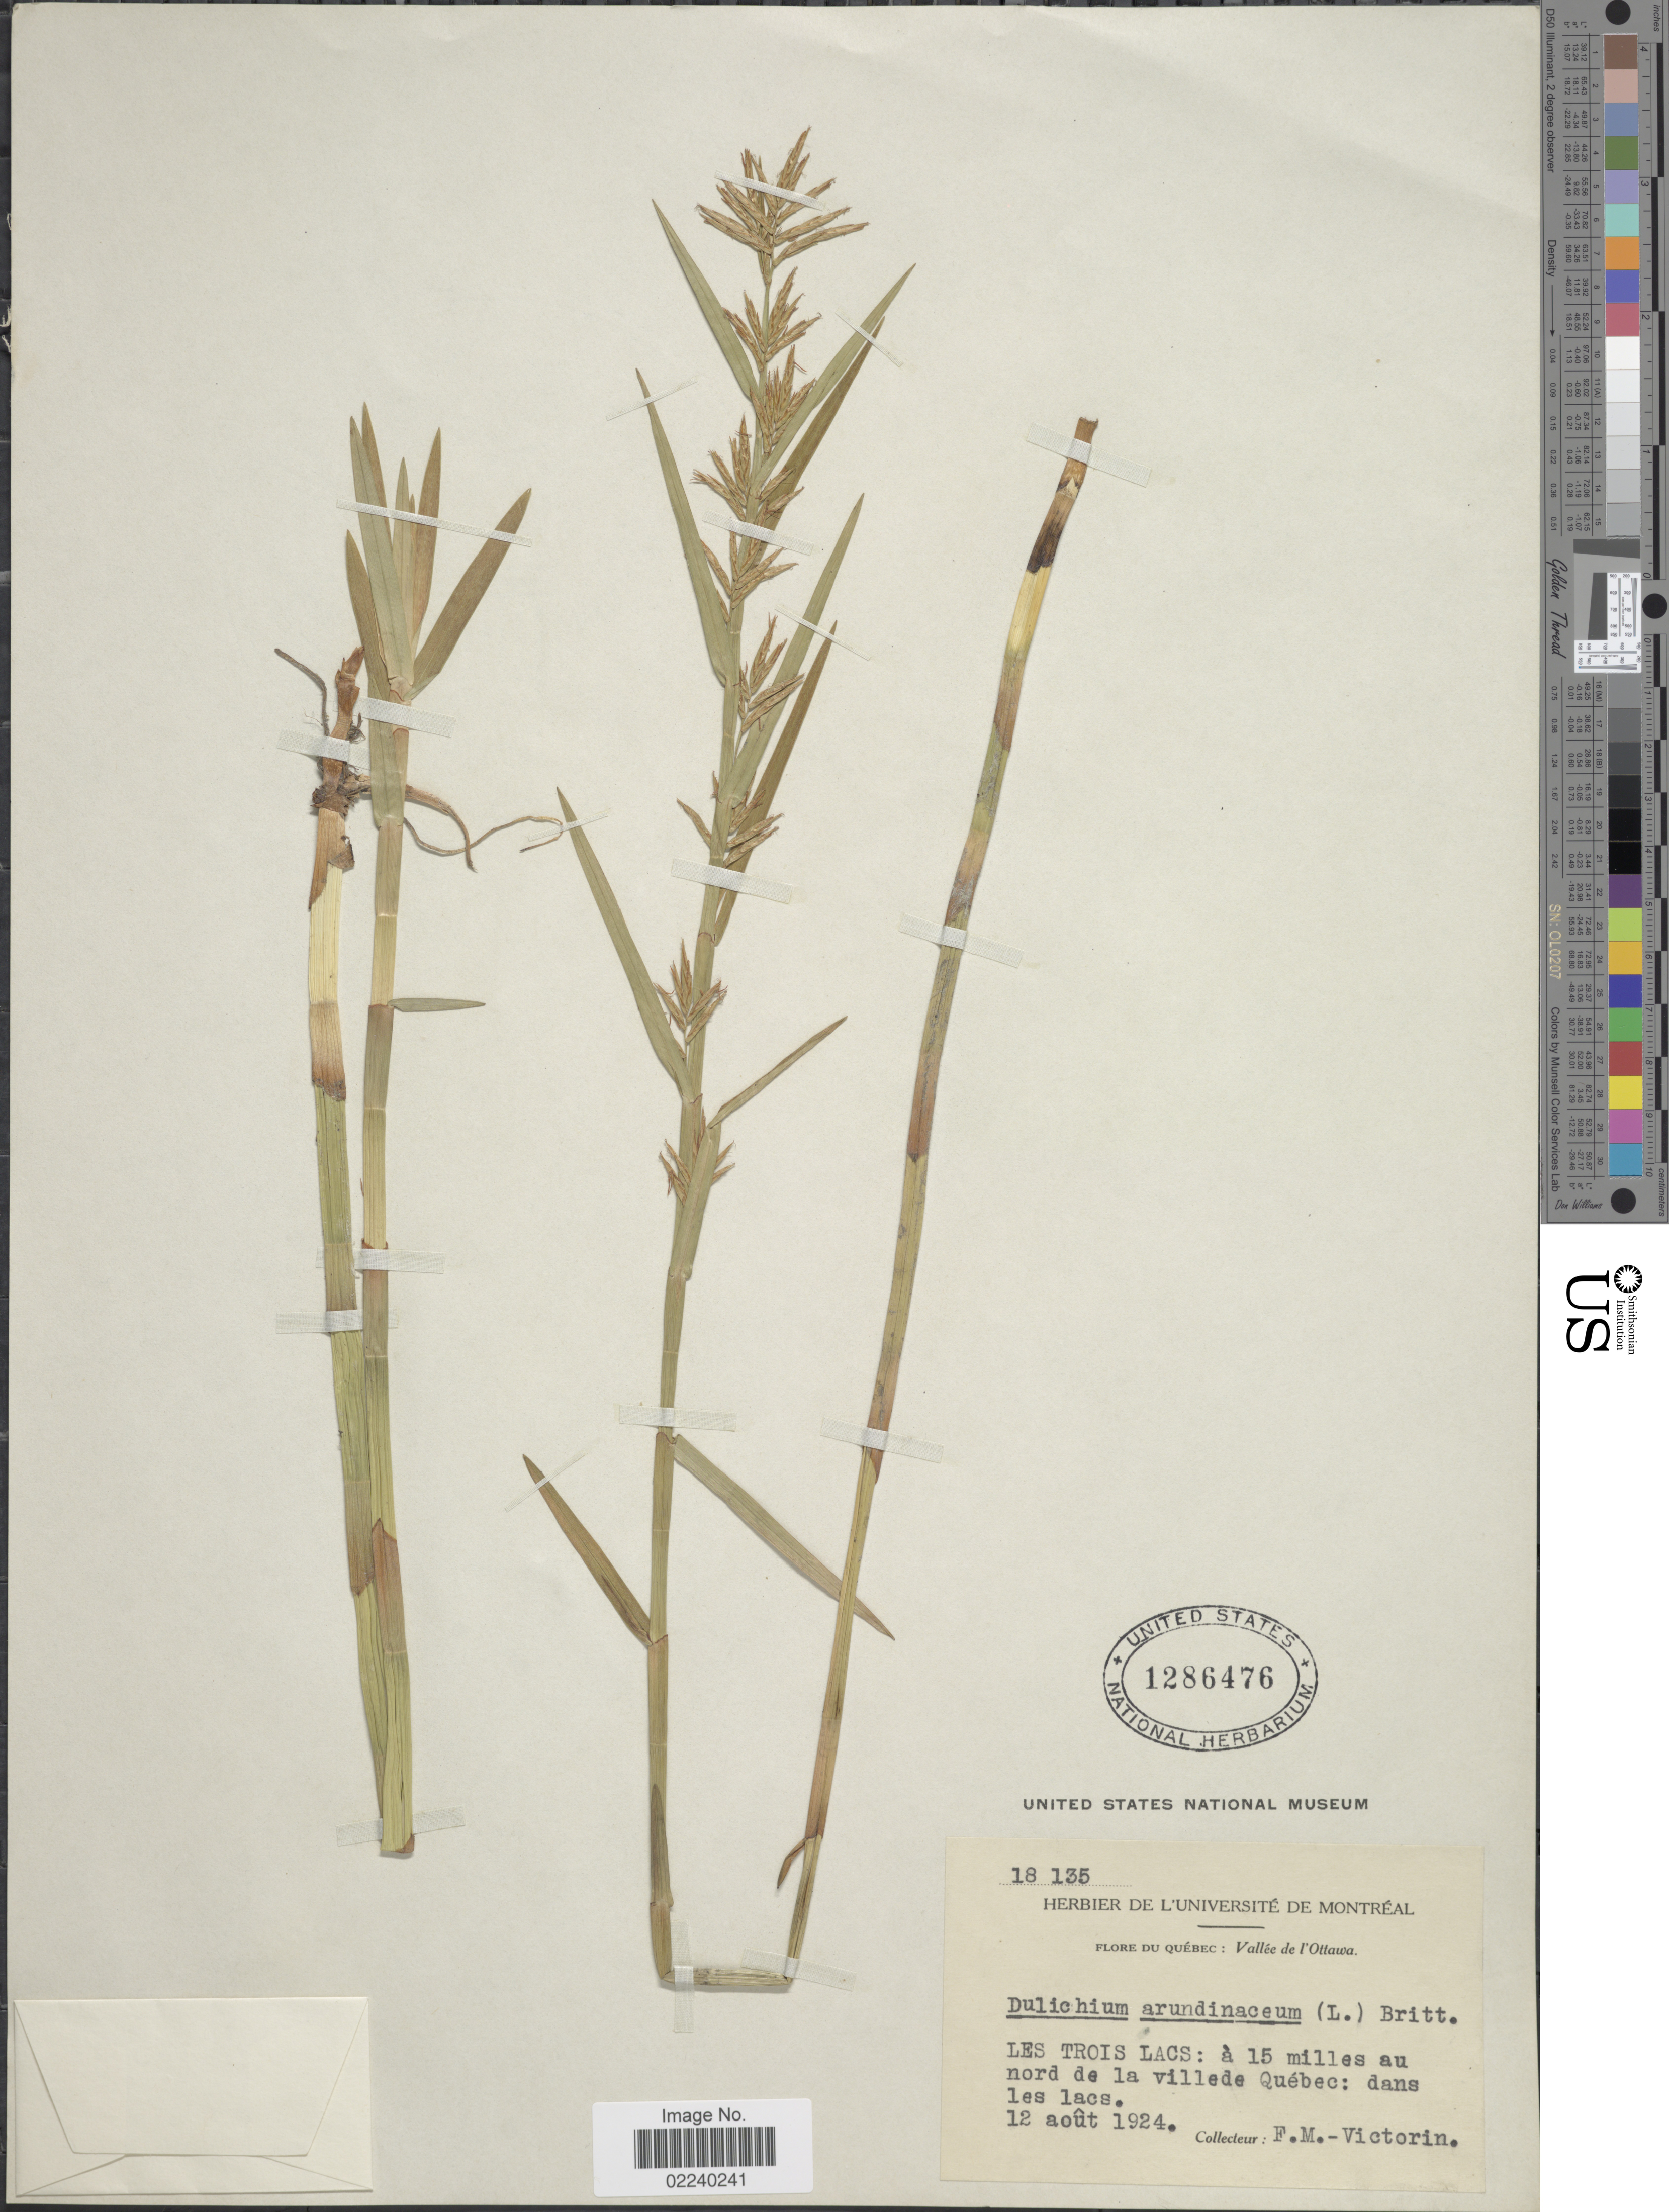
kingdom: Plantae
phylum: Tracheophyta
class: Liliopsida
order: Poales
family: Cyperaceae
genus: Dulichium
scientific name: Dulichium arundinaceum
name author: (L.) Britton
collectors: F. Marie-Victorin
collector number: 18135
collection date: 1924-08-12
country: Canada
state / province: Quebec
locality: Les Trois Lacs: a 15 milles au nord de la villede Quebec: dans les lacs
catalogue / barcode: US 1286476